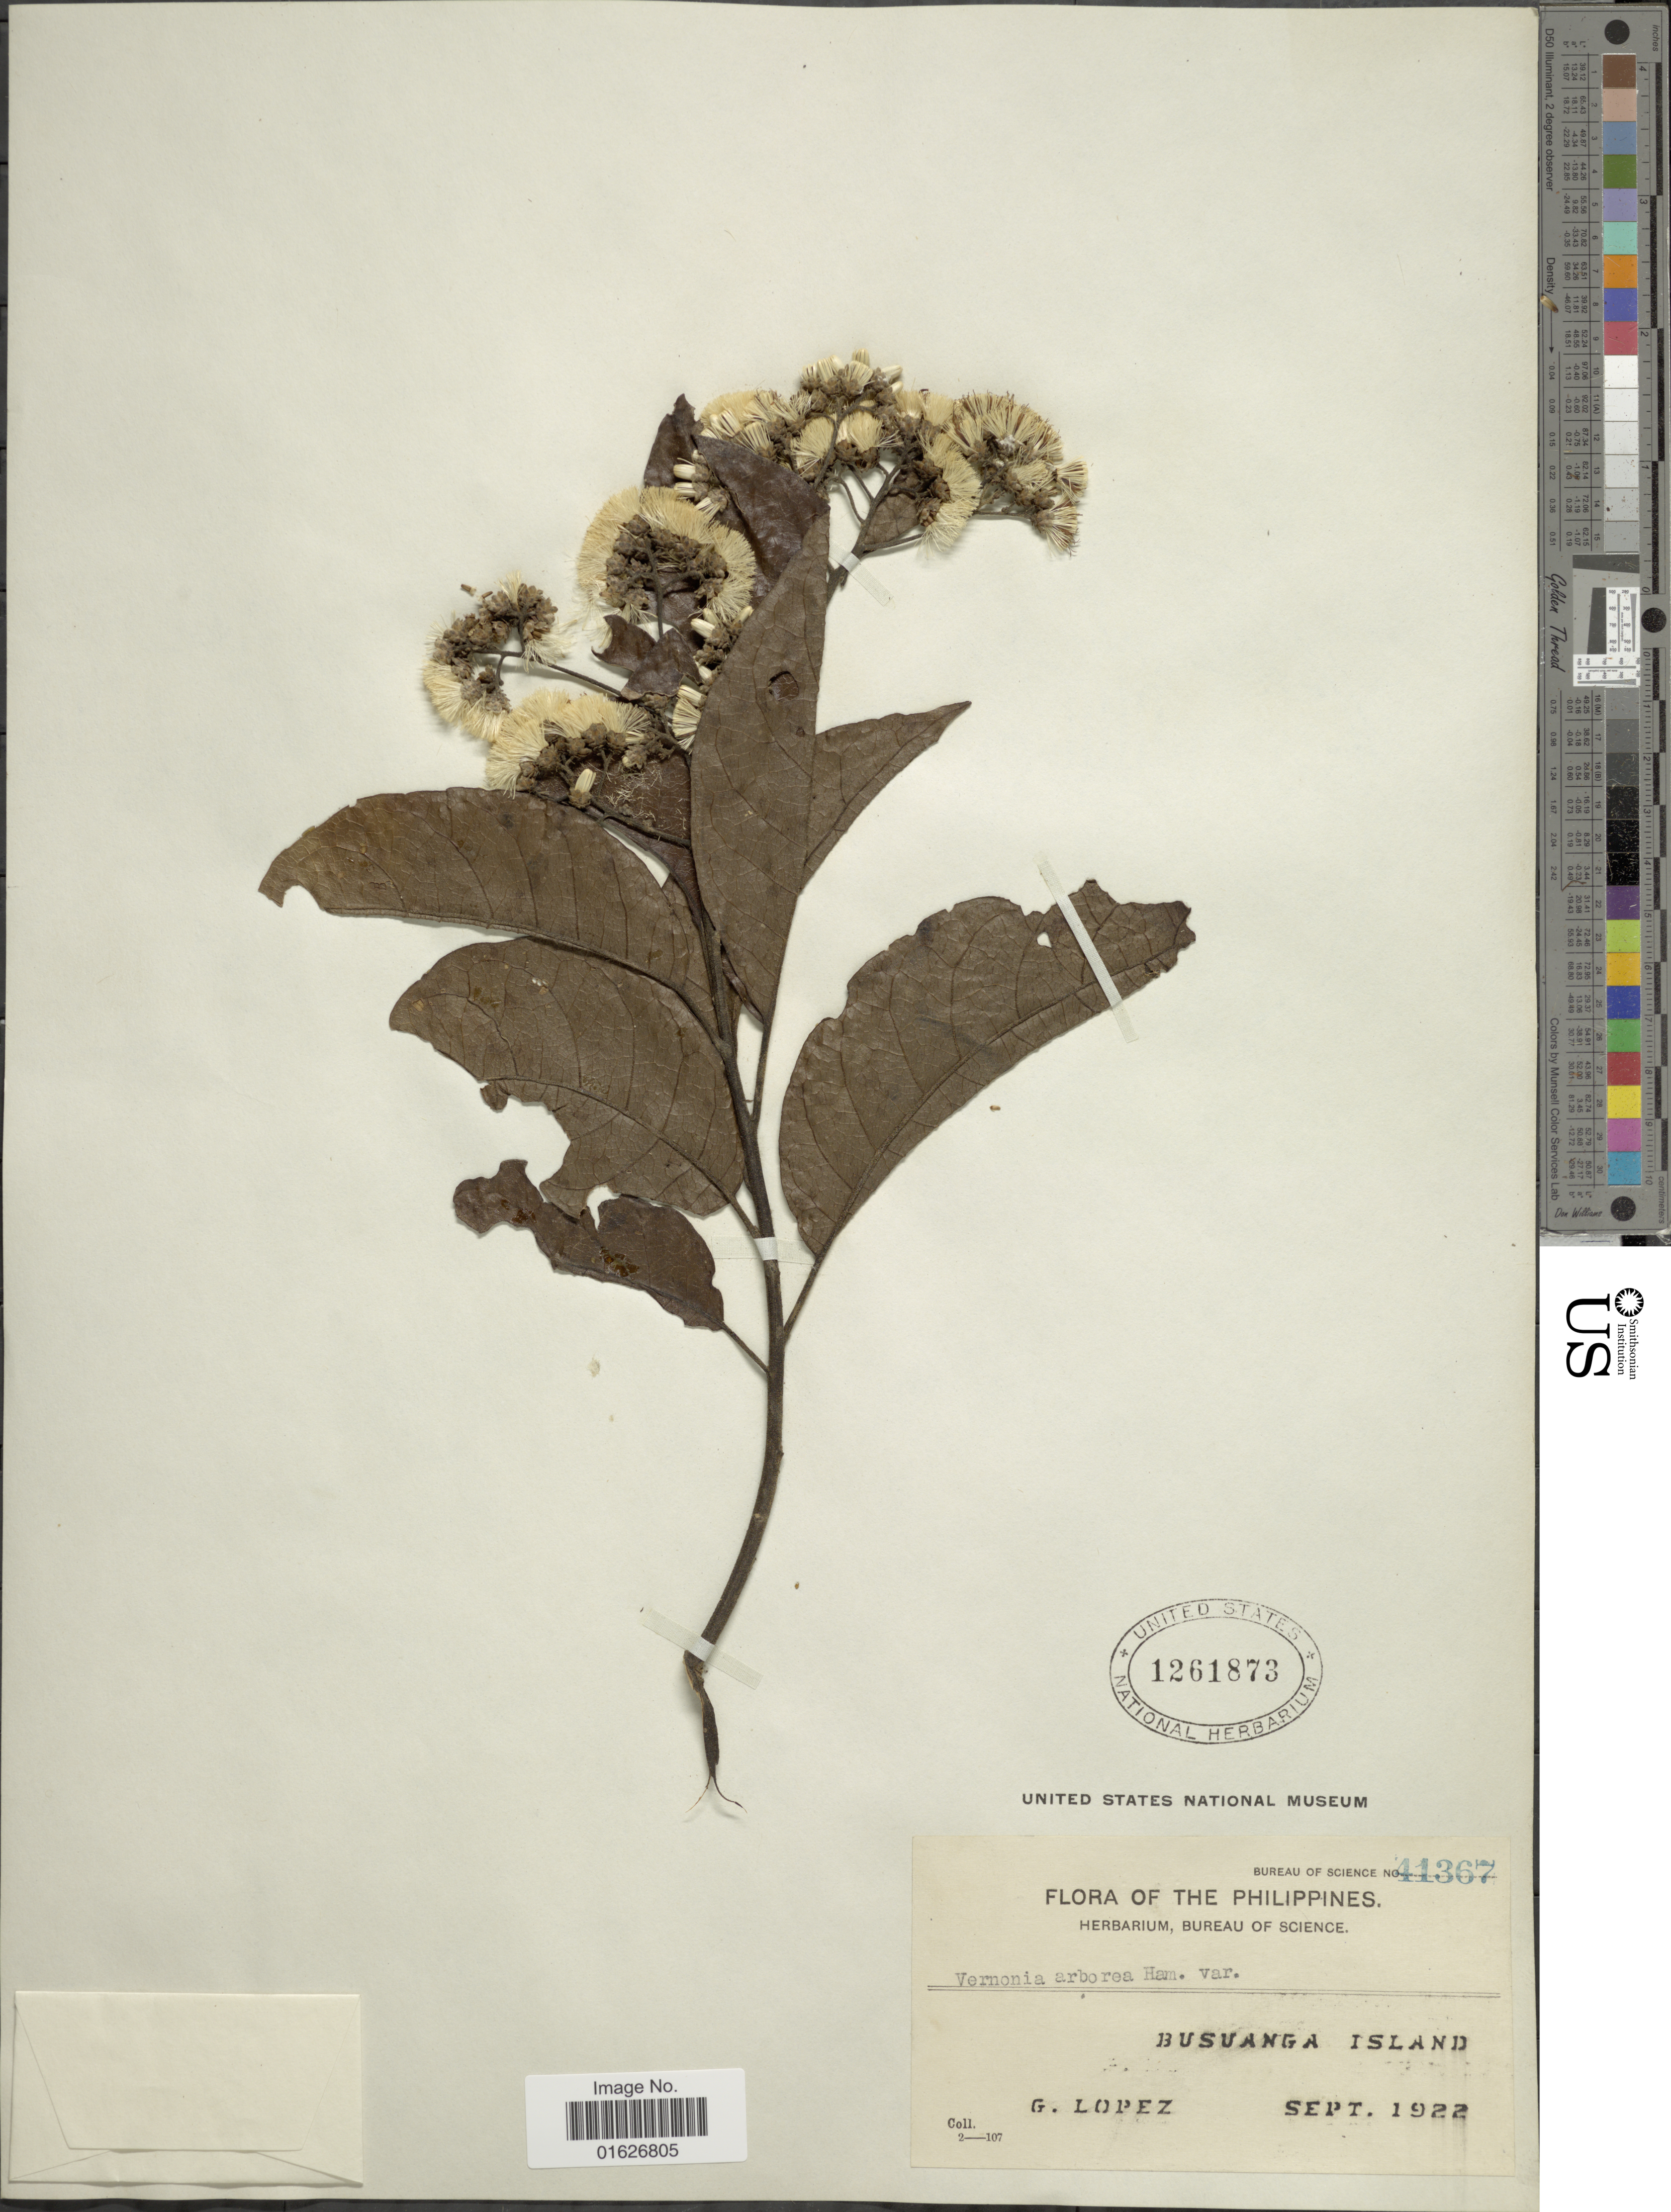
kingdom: Plantae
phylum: Tracheophyta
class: Magnoliopsida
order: Asterales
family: Asteraceae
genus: Strobocalyx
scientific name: Strobocalyx arborea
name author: (Buch.-Ham.) Sch. Bip.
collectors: G. Lopéz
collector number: Bureau of Science 41367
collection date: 1922-09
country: Philippines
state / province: Mimaropa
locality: Busuanga Island.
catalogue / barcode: US 1261873